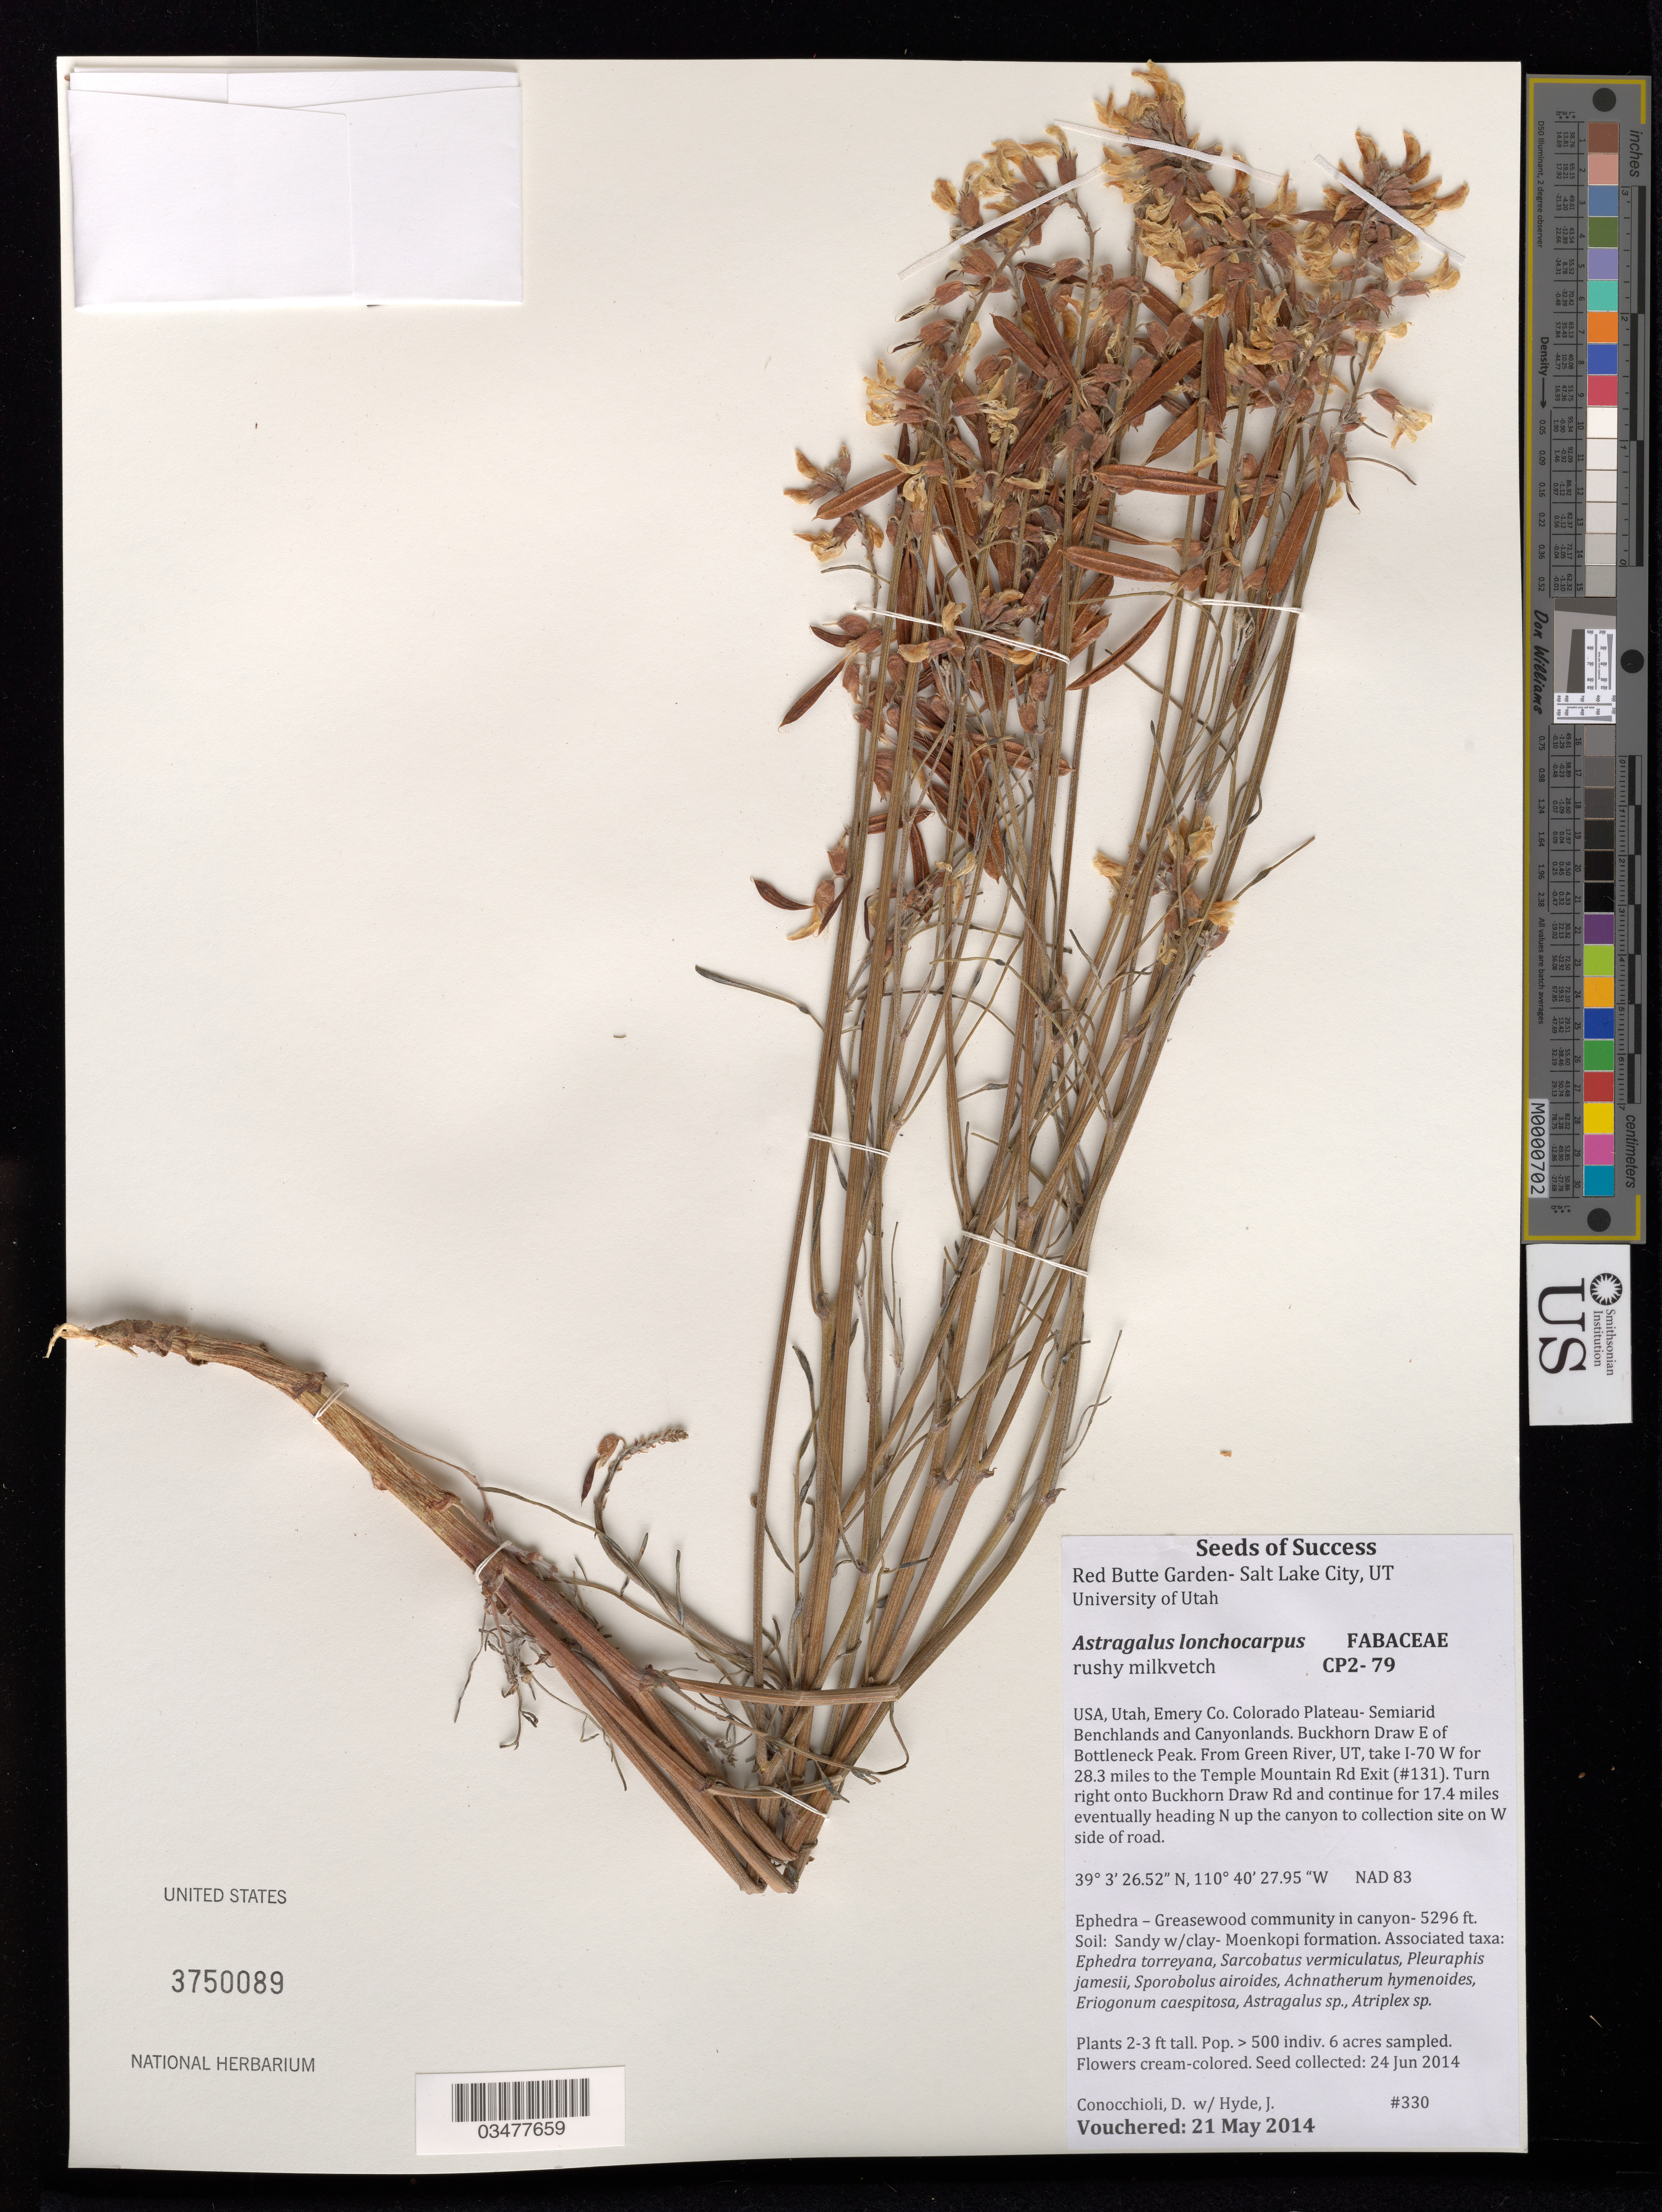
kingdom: Plantae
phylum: Tracheophyta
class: Magnoliopsida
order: Fabales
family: Fabaceae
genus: Astragalus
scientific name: Astragalus lonchocarpus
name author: Torr.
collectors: D. Conocchioli & J. Hyde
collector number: CP2-79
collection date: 2014-05-21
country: United States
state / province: Utah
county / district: Emery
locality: Buckhorn Draw E of Bottleneck Peak.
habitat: Ephedra-Greasewood community incanyon. Soil: sandy w/clay-Moenkopi formation.With Ephedra torreyana, Astragalus sp., Atriplex sp., etc.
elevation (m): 1614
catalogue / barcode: US 3750089